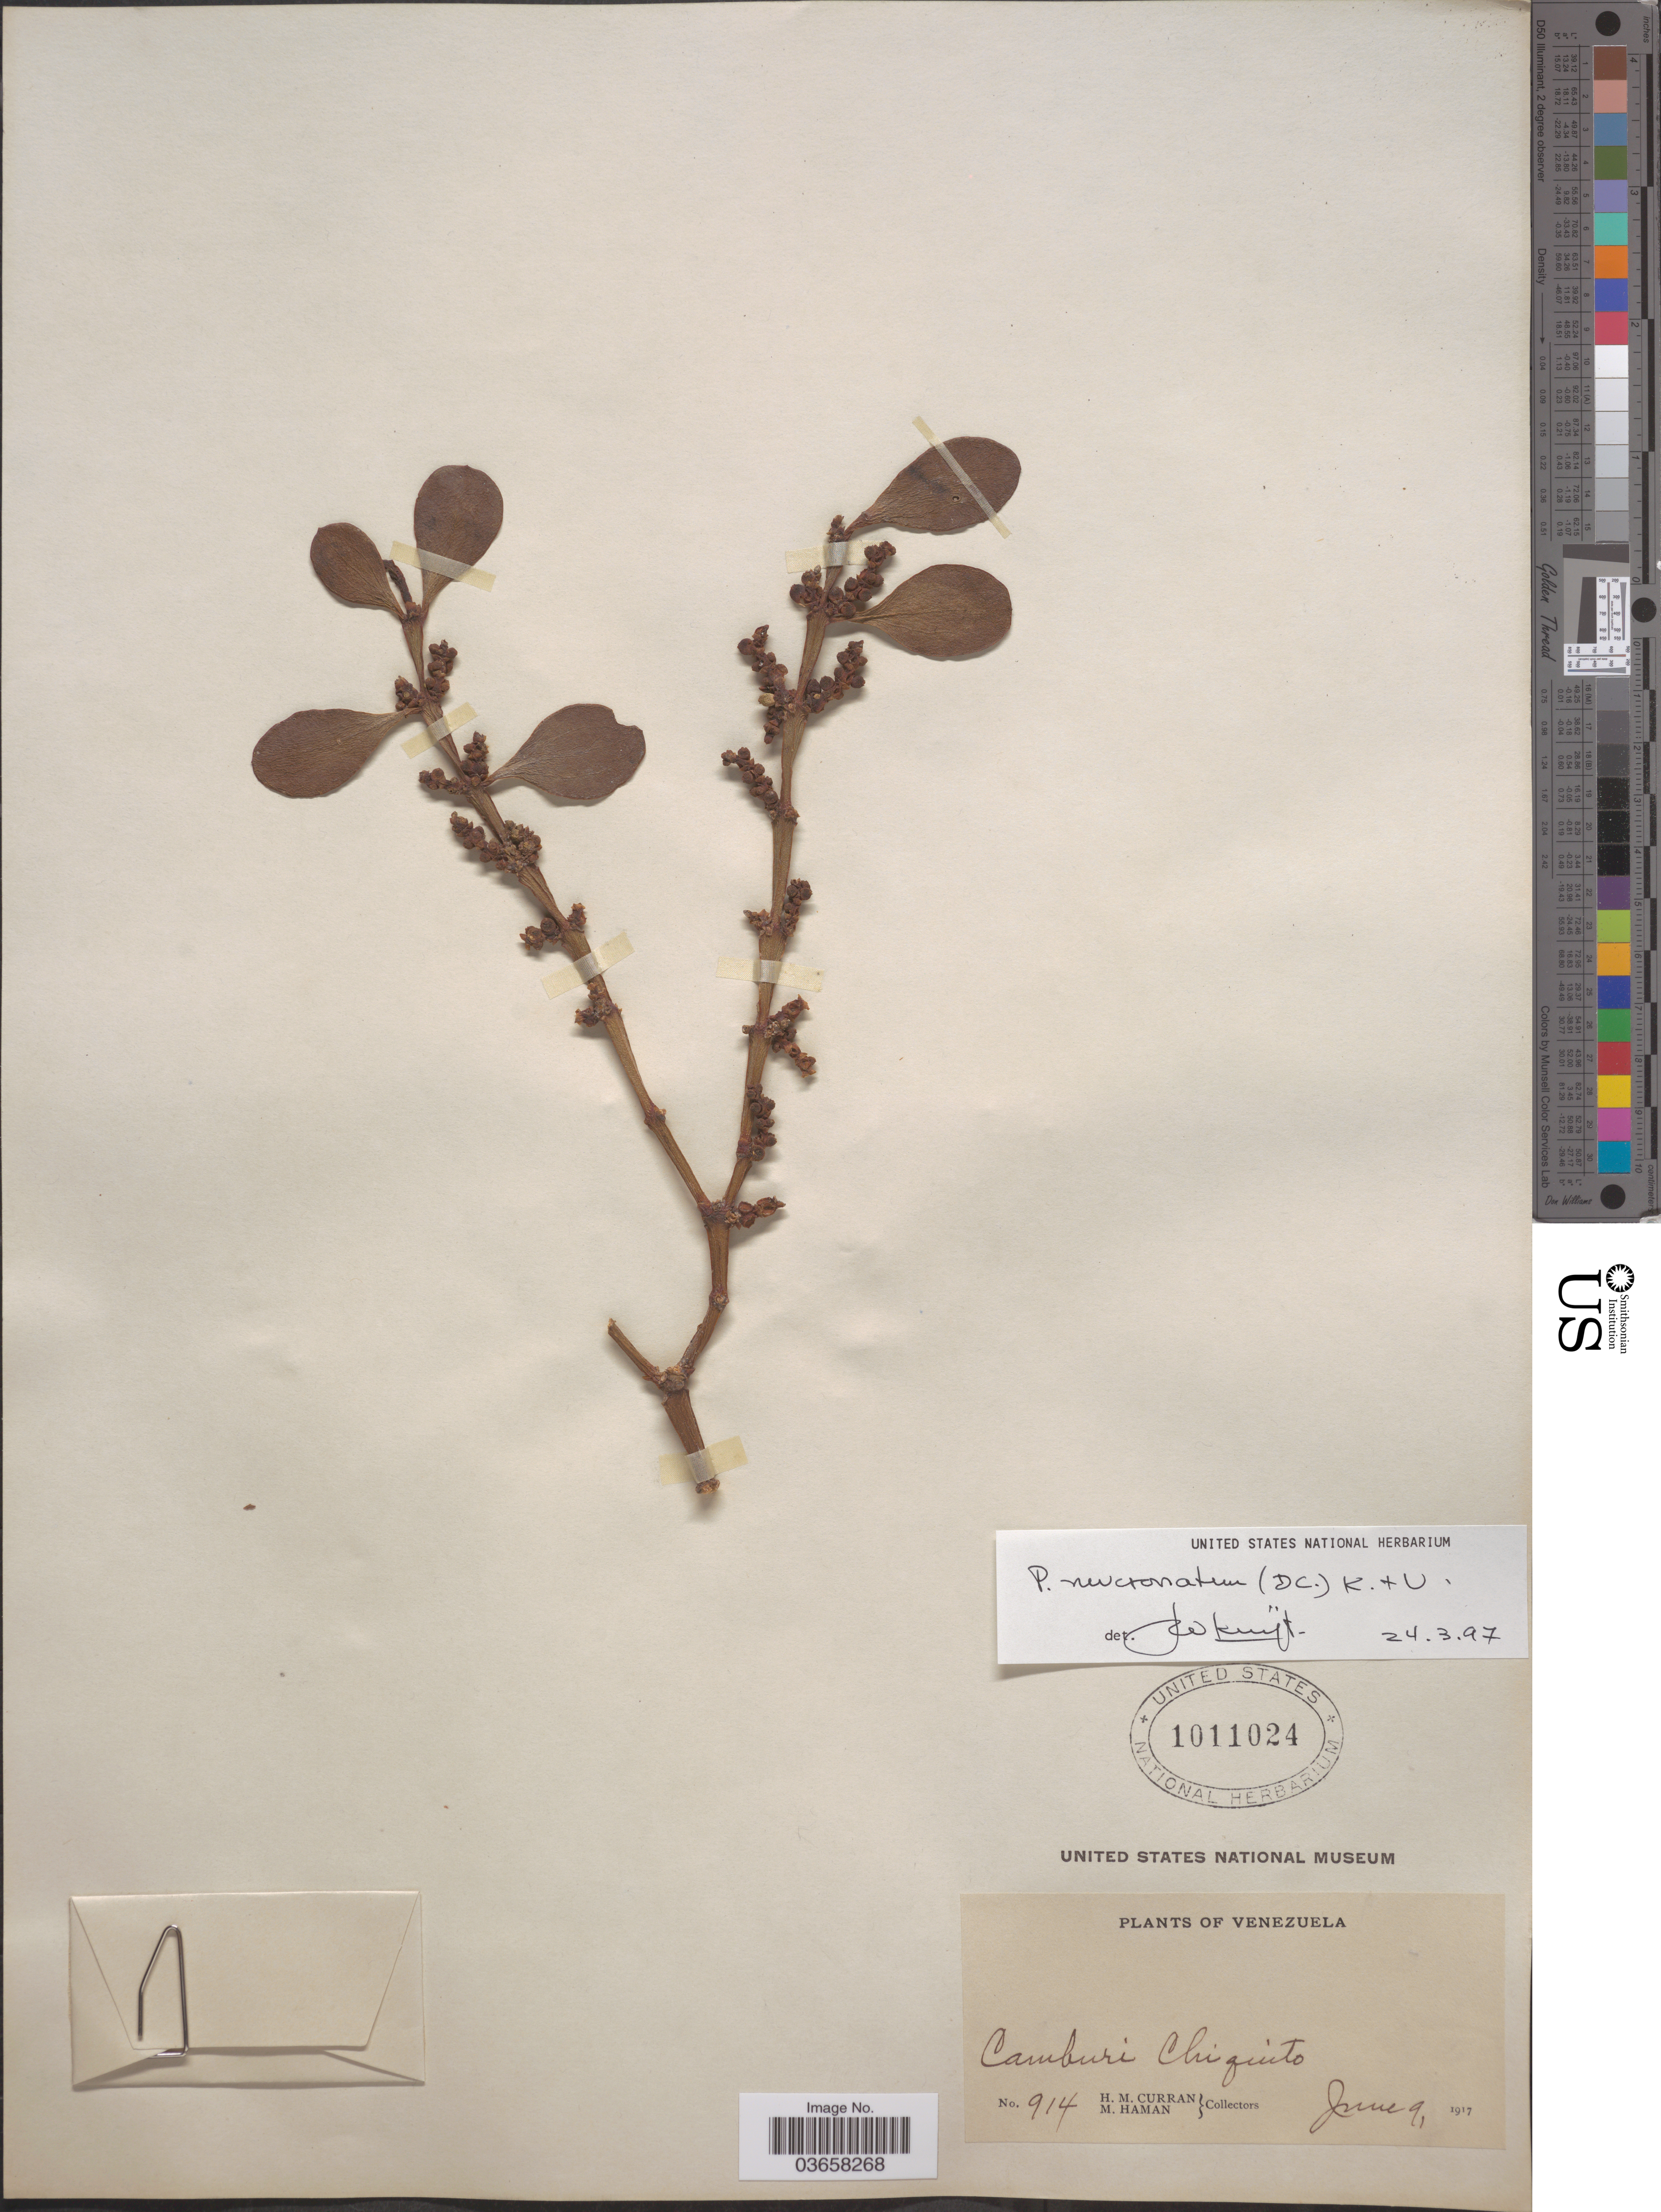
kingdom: Plantae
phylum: Tracheophyta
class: Magnoliopsida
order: Santalales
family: Viscaceae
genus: Phoradendron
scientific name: Phoradendron mucronatum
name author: (DC.) Krug & Urb.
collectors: H. M. Curran & M. Haman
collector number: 914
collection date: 1917-06-09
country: Venezuela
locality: Camburi Chiquito.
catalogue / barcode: US 1011024